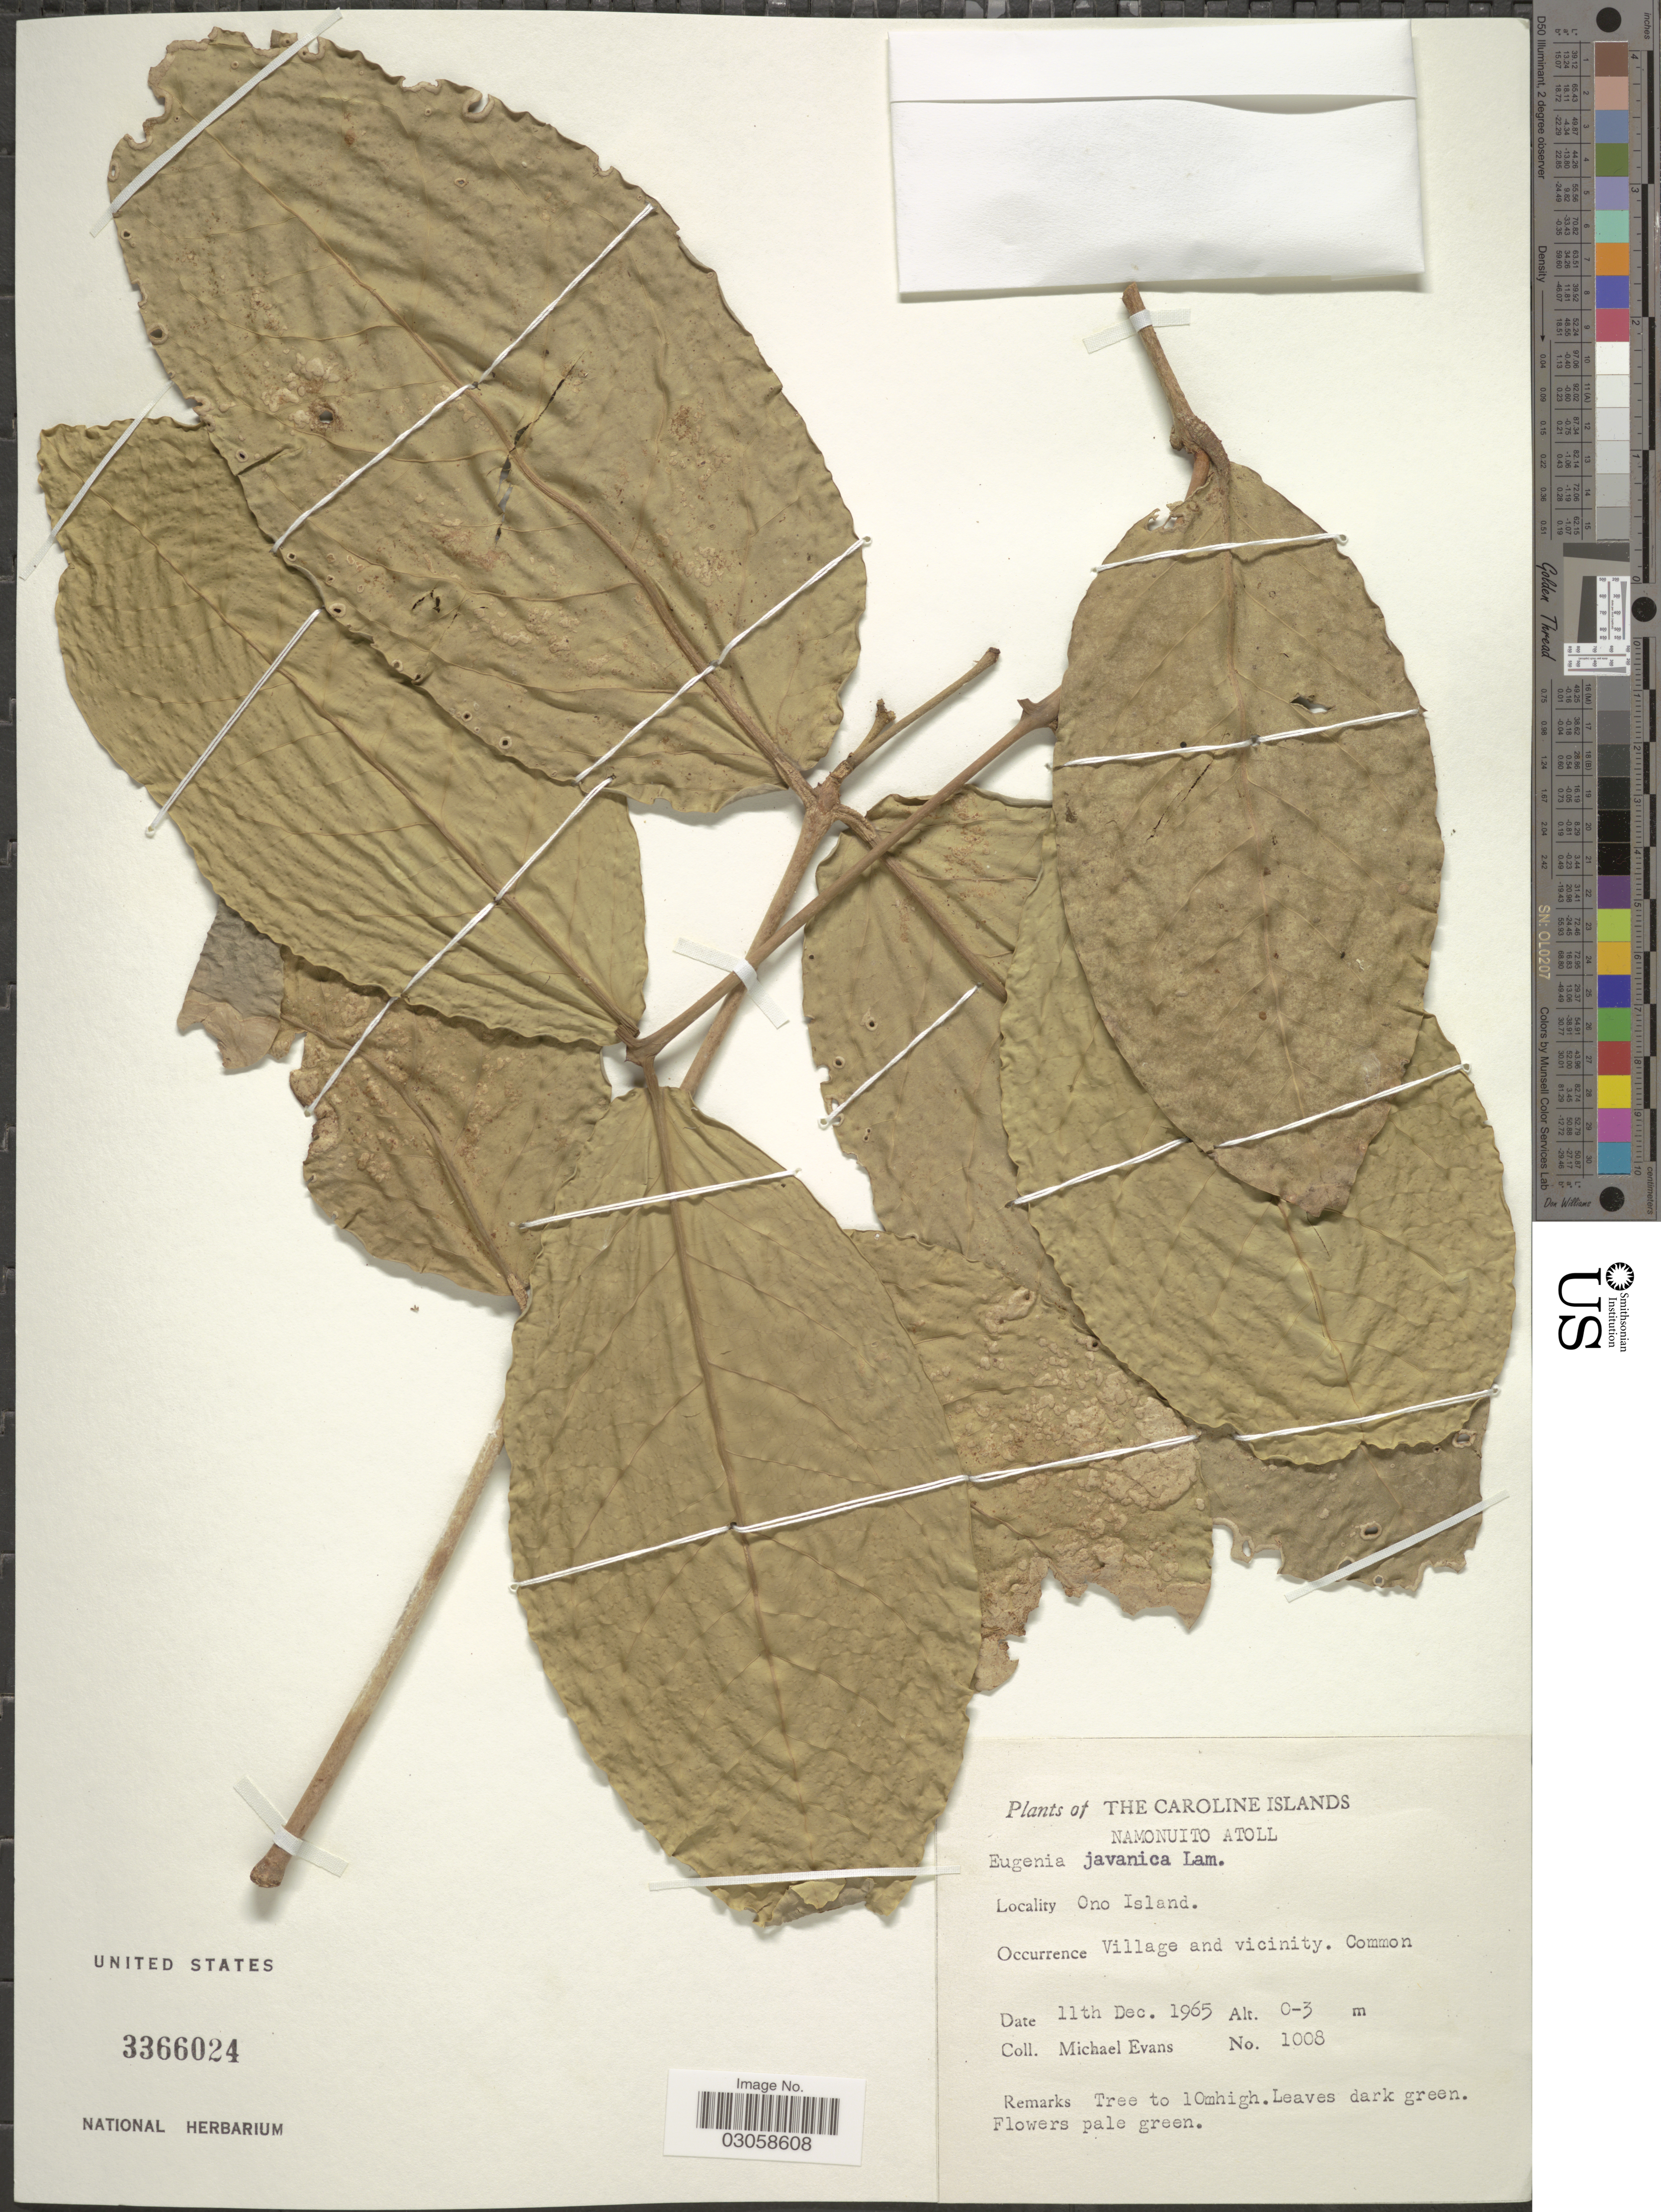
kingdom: Plantae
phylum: Tracheophyta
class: Magnoliopsida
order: Myrtales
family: Myrtaceae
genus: Syzygium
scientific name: Syzygium samarangense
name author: (Blume) Merr. & L.M. Perry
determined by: Strong, Mark T., (BOT), Smithsonian Institution - National Museum of Natural History (UNITED STATES)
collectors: M. Evans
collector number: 1008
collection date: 1965-12-11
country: Micronesia, Federated States of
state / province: Truk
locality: Caroline Islands. Namonuito Atoll. Ono Island. Village and vicinity.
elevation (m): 0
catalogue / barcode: US 3366024